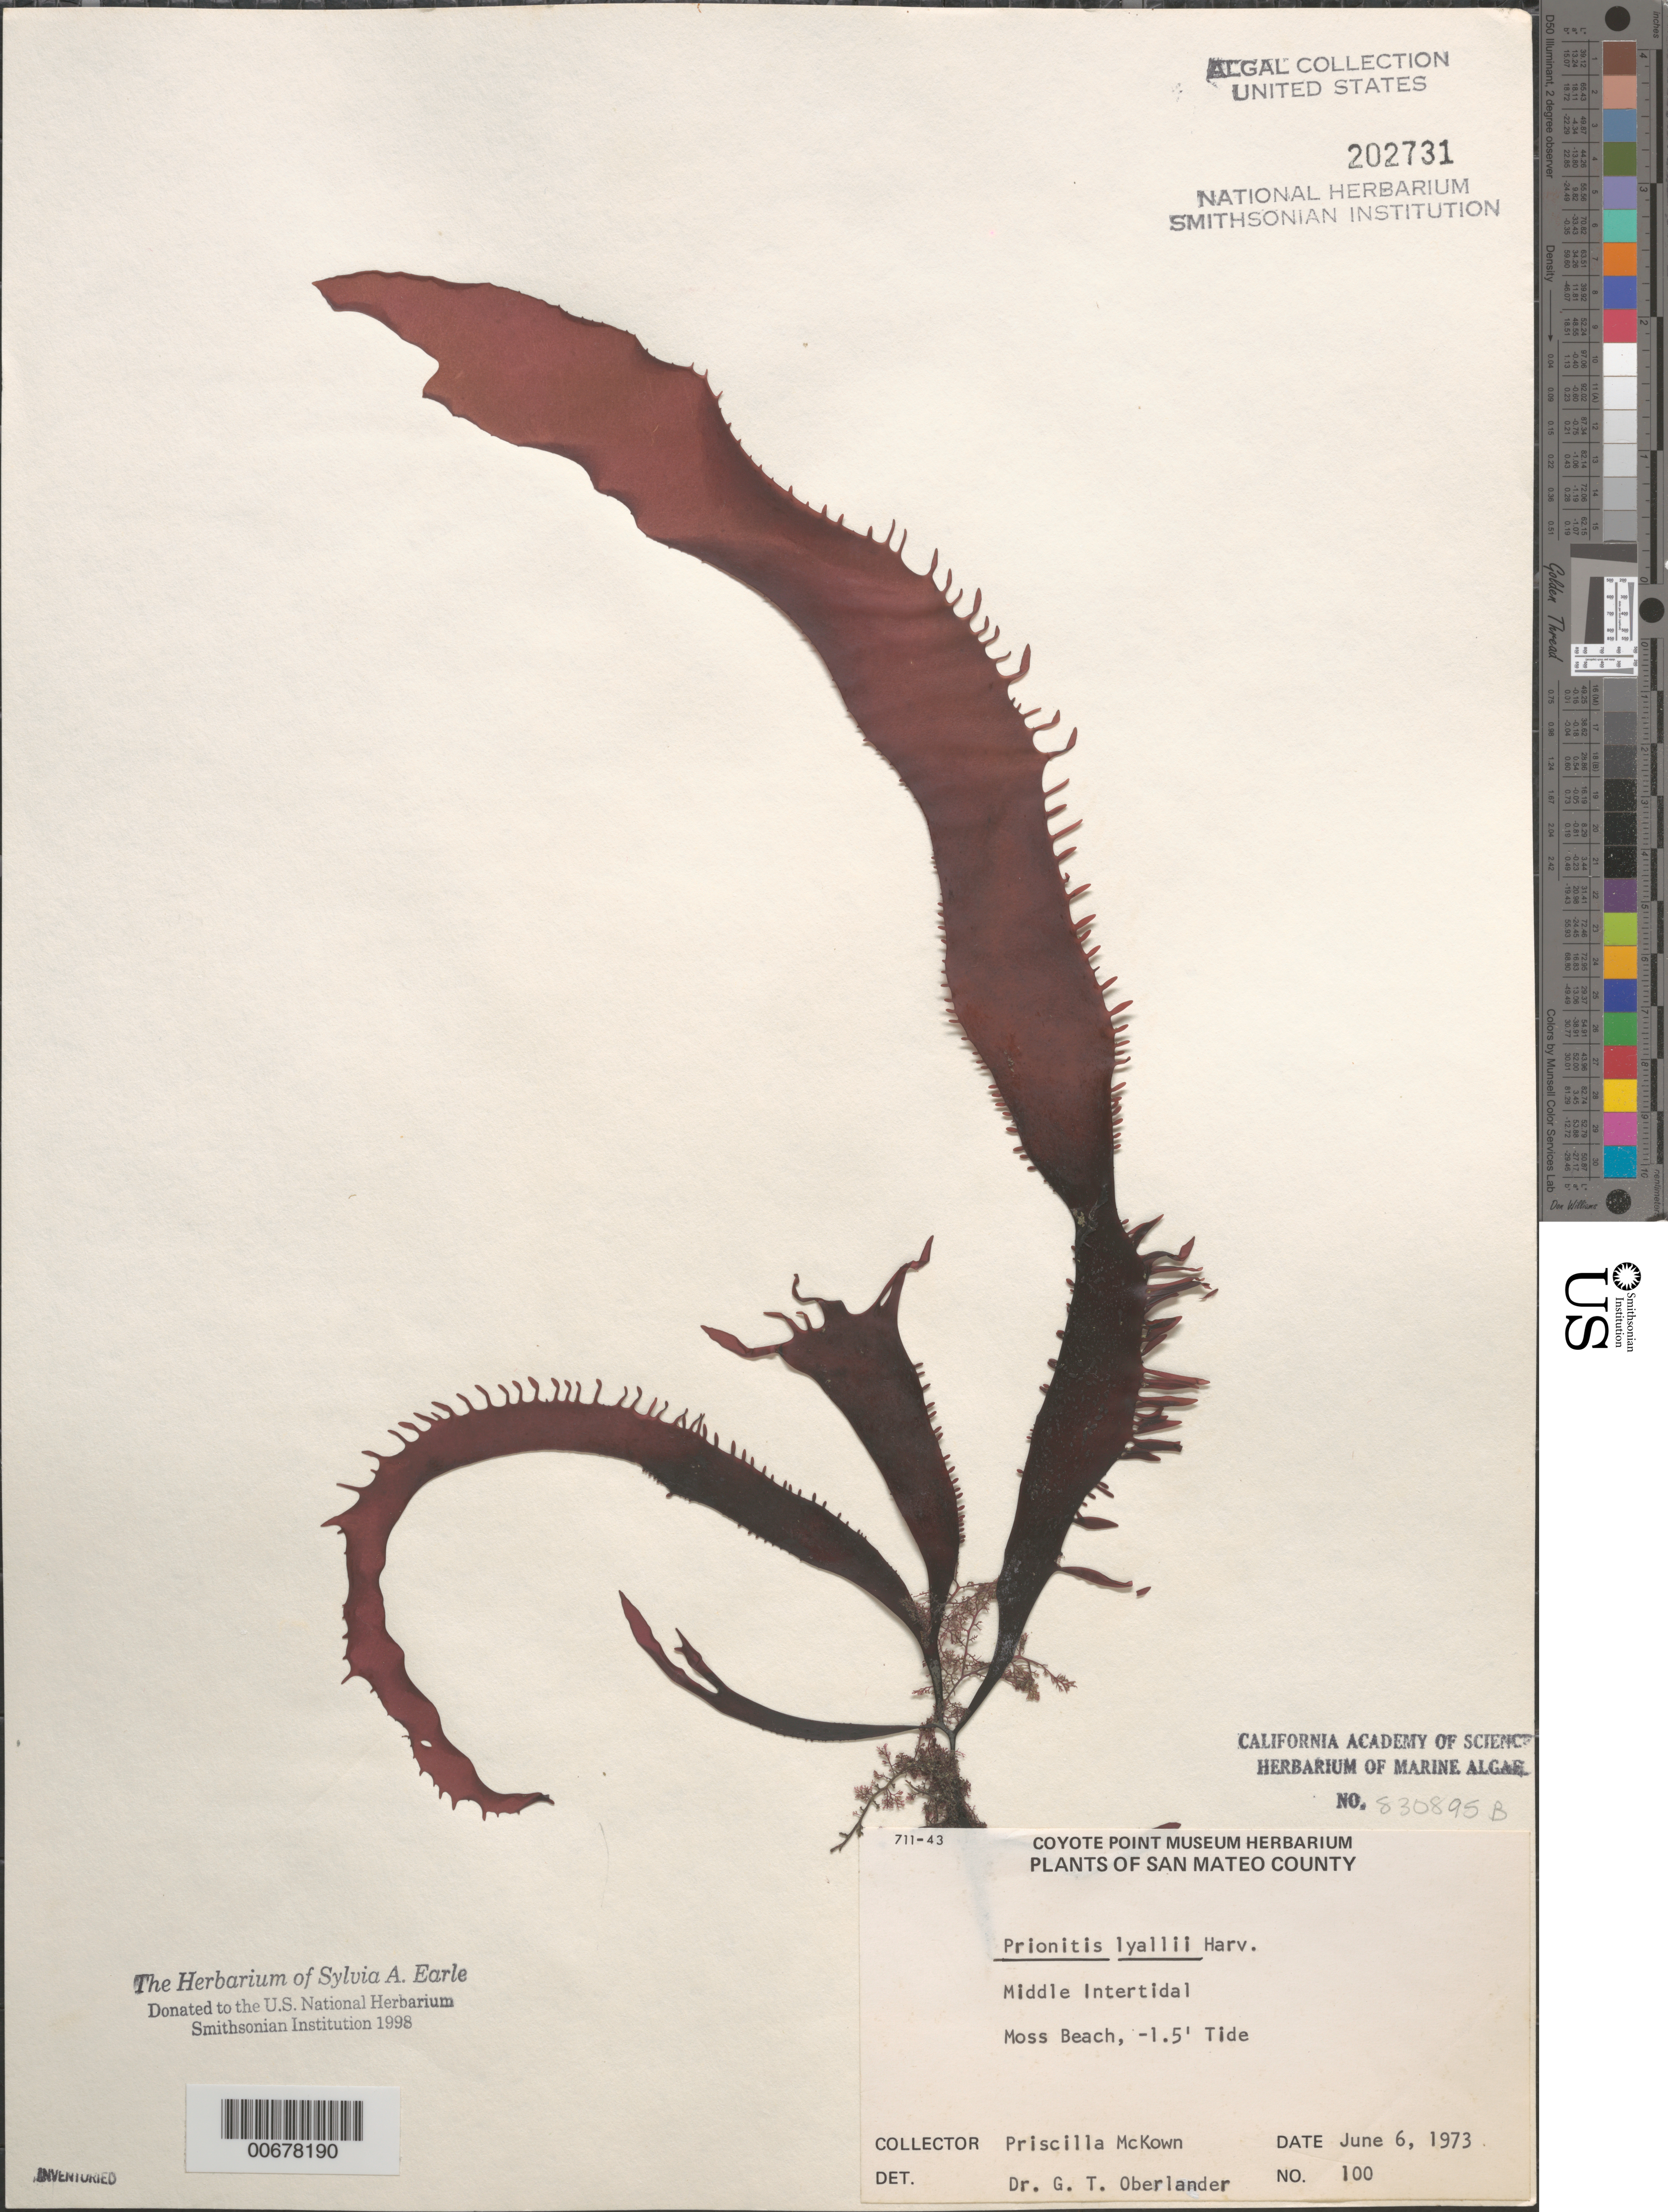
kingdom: Plantae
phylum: Rhodophyta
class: Florideophyceae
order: Cryptonemiales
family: Cryptonemiaceae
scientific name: Prionitis sternbergii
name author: (C. Agardh) J. Agardh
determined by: Algae name updating Project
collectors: P. McKown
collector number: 100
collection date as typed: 06 Jun 1973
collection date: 1973-06-06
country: United States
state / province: California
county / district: San Mateo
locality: Moss Beach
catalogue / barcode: US 202731